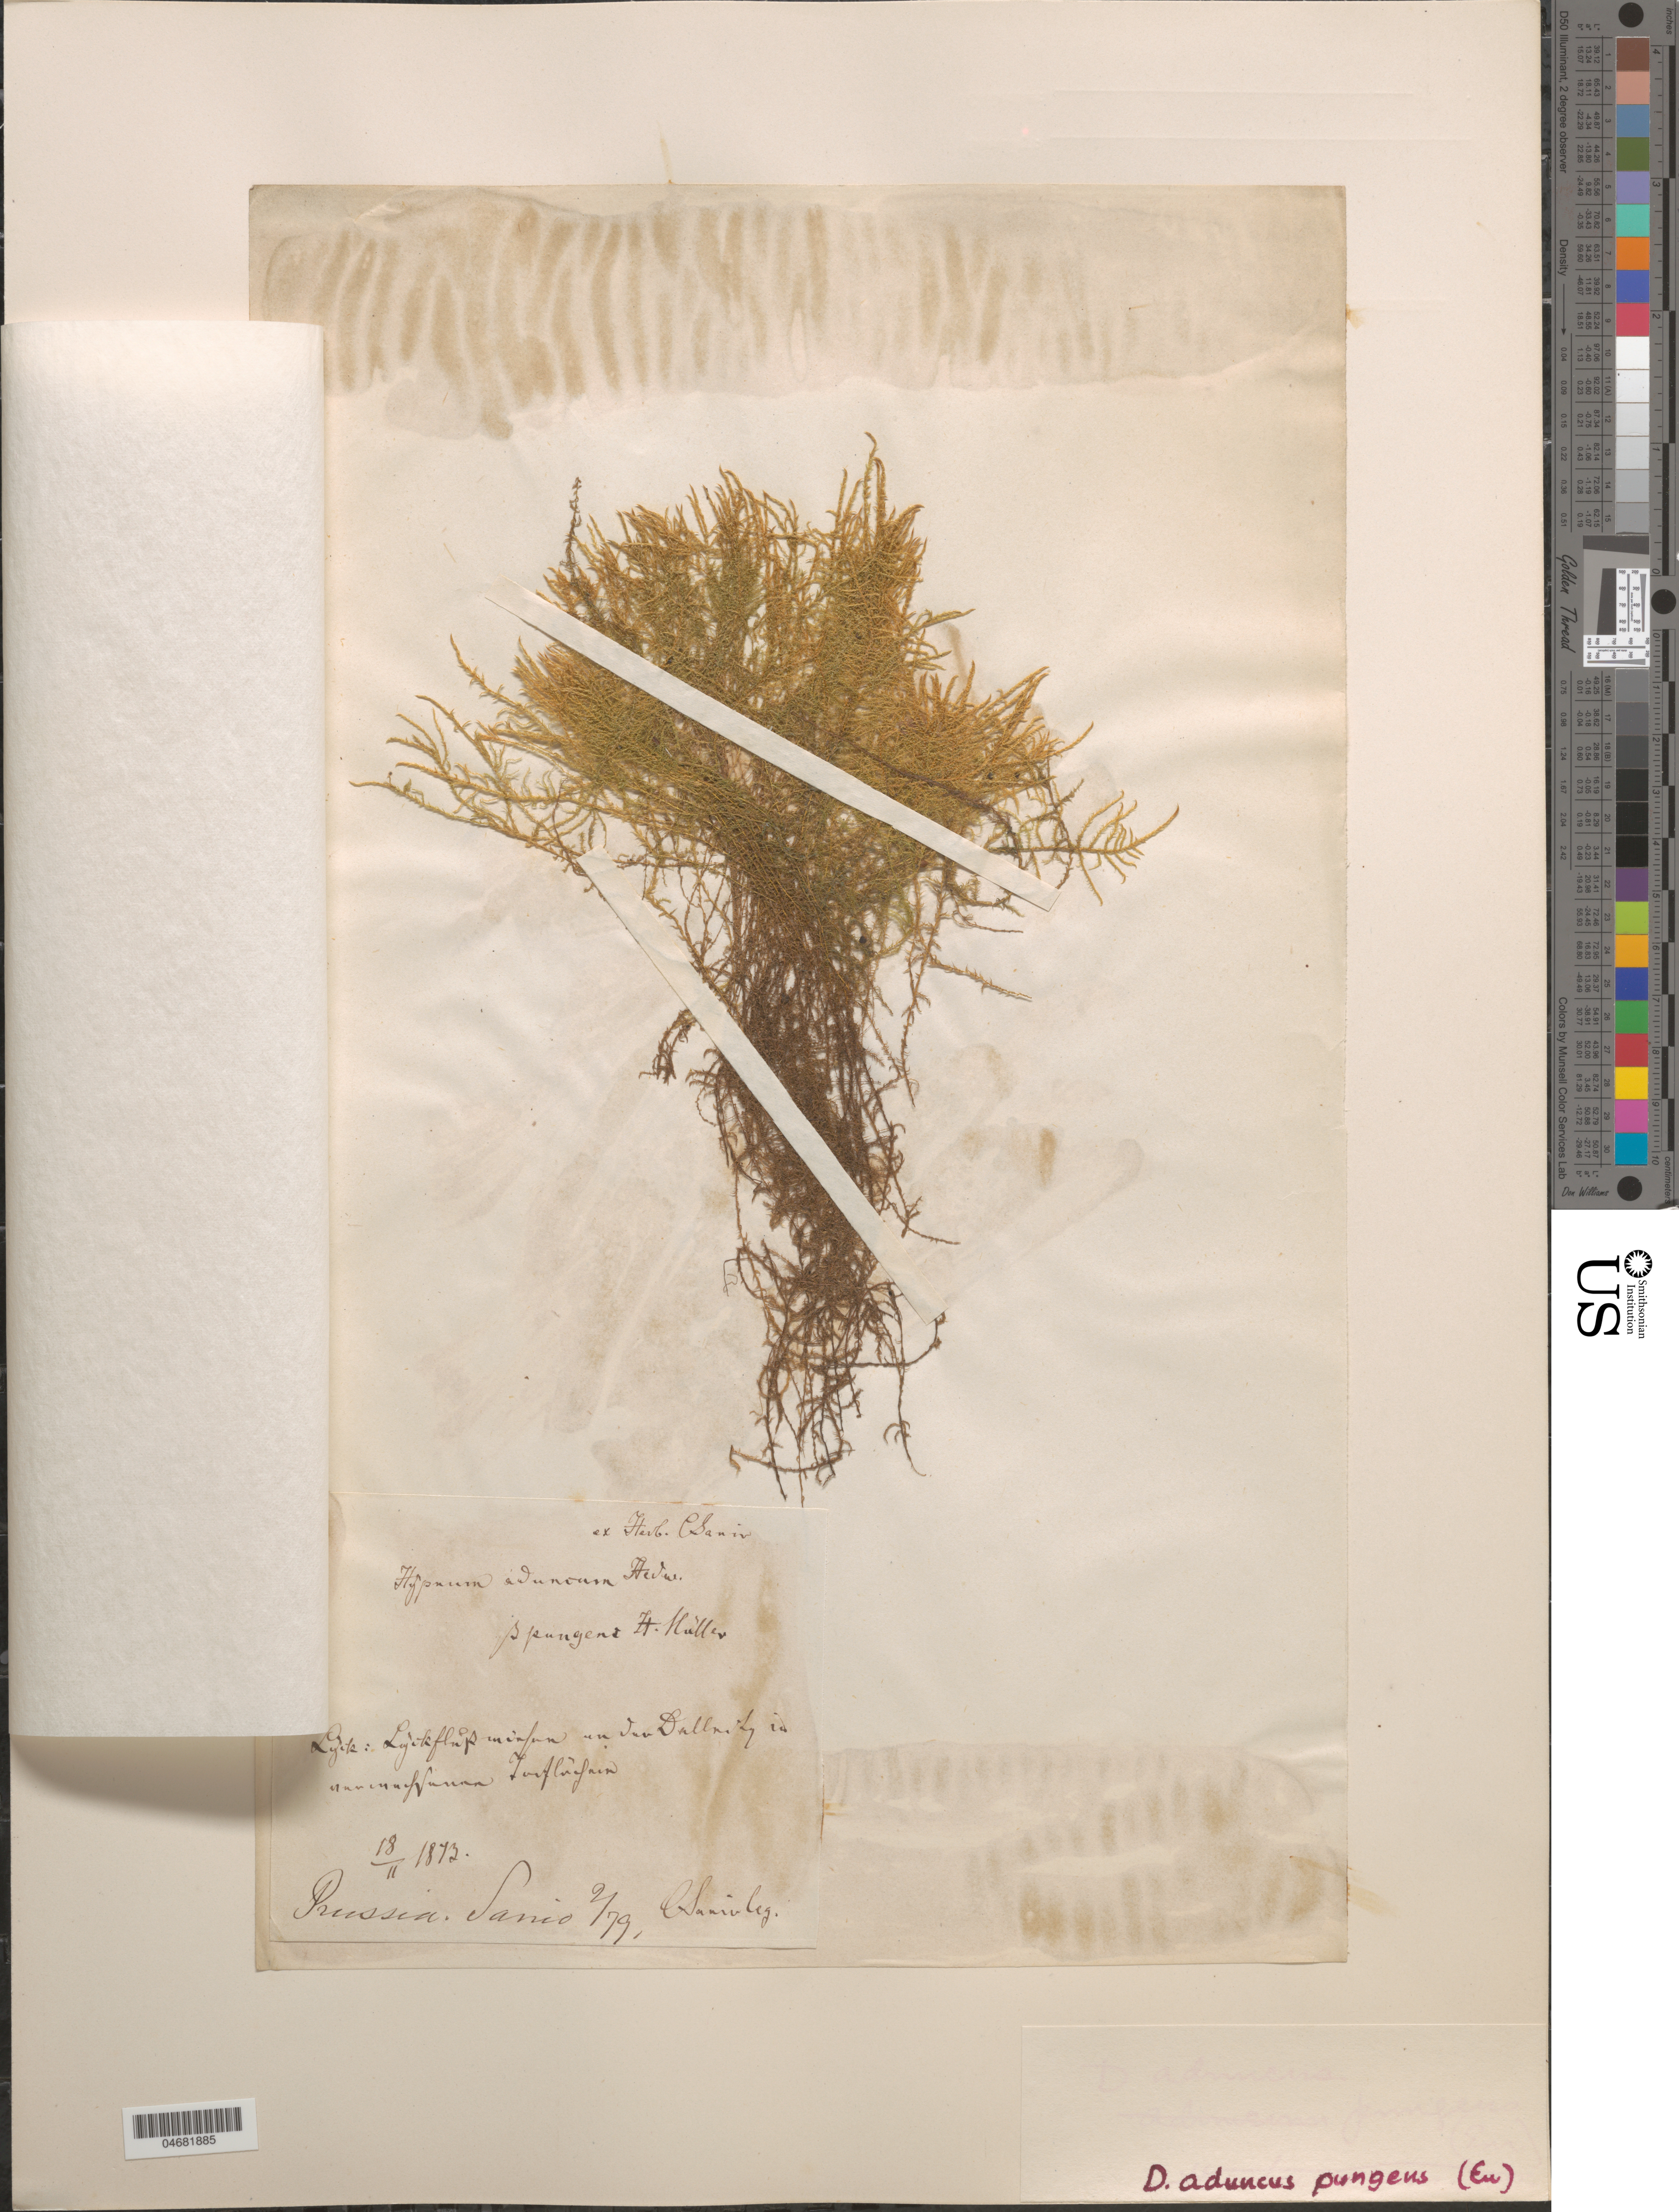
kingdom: Plantae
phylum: Bryophyta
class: Bryopsida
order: Hypnales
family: Hypnaceae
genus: Hypnum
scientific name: Hypnum aduncum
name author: Hedw.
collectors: C. Sanio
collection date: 1873-11-18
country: Poland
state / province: Warminsko-Mazurskie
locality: Lyck. Prussia.